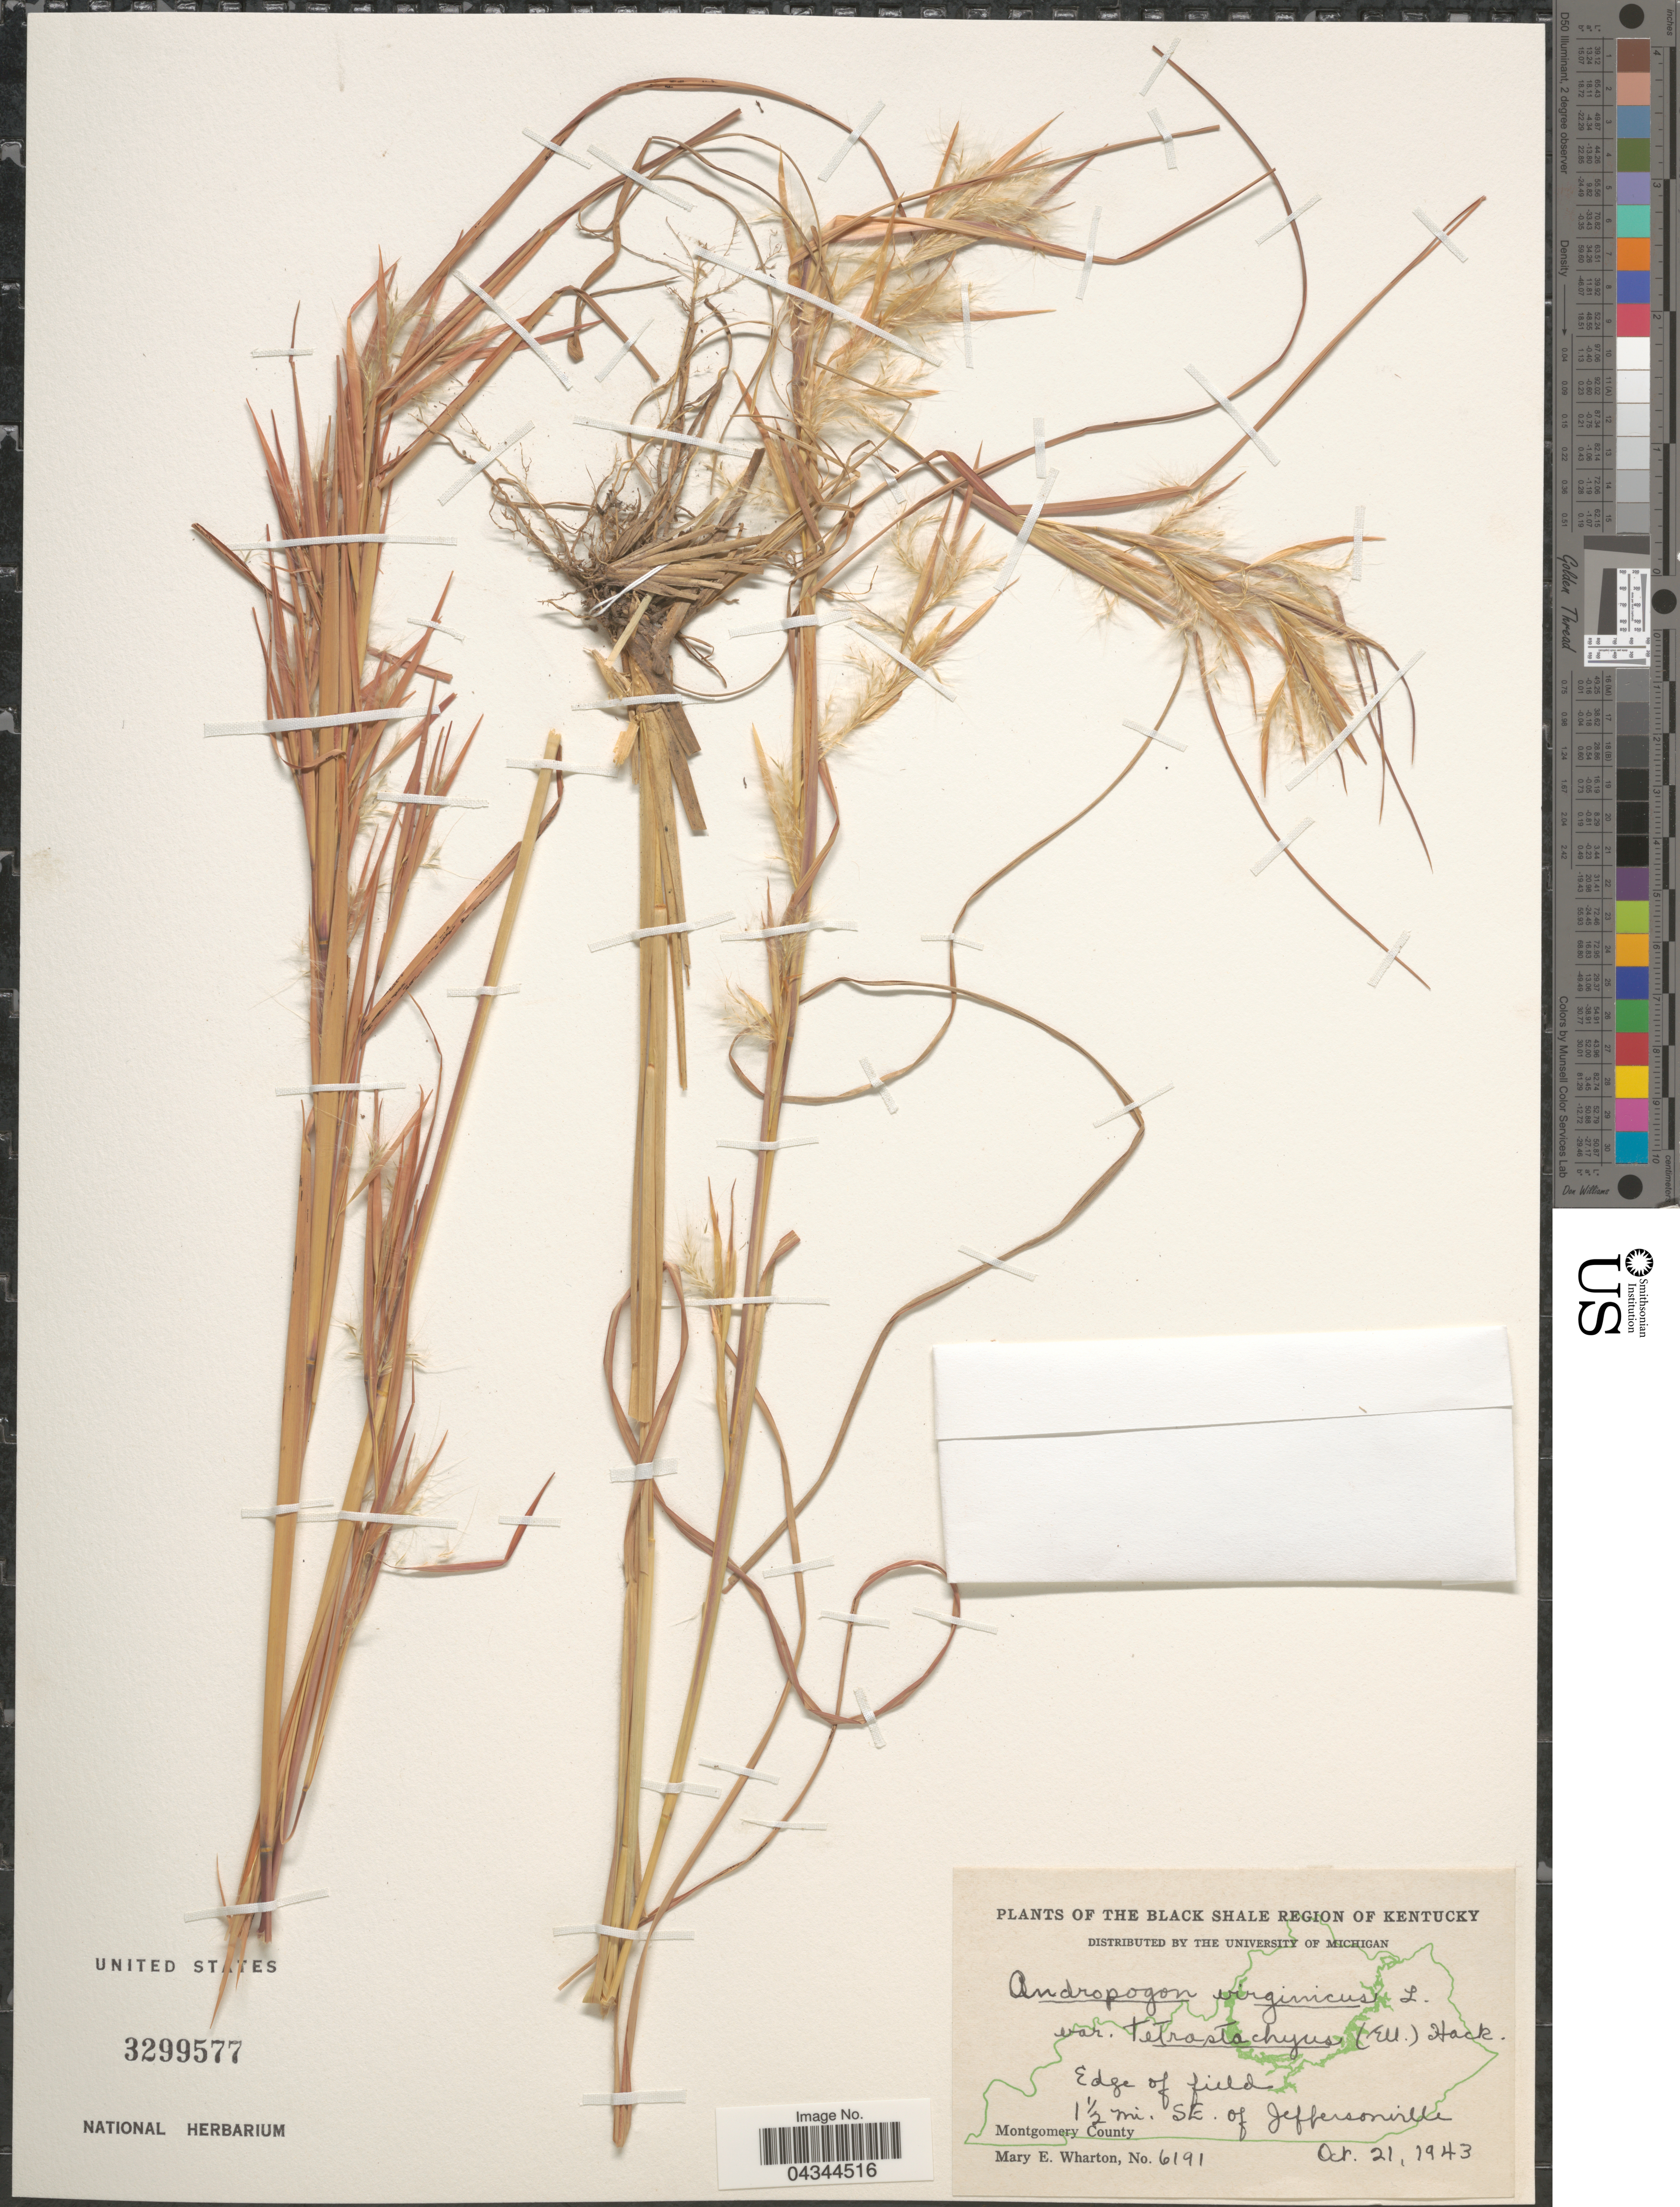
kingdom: Plantae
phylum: Tracheophyta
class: Liliopsida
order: Poales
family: Poaceae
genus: Andropogon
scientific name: Andropogon virginicus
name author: L.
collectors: M. Wharton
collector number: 6191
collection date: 1943-10-21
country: United States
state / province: Kentucky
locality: The Black Shale Region of Kentucky. Edge of field. 1½ mi. SE. of Jeffersonville. Montgomery County.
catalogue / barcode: US 3299577